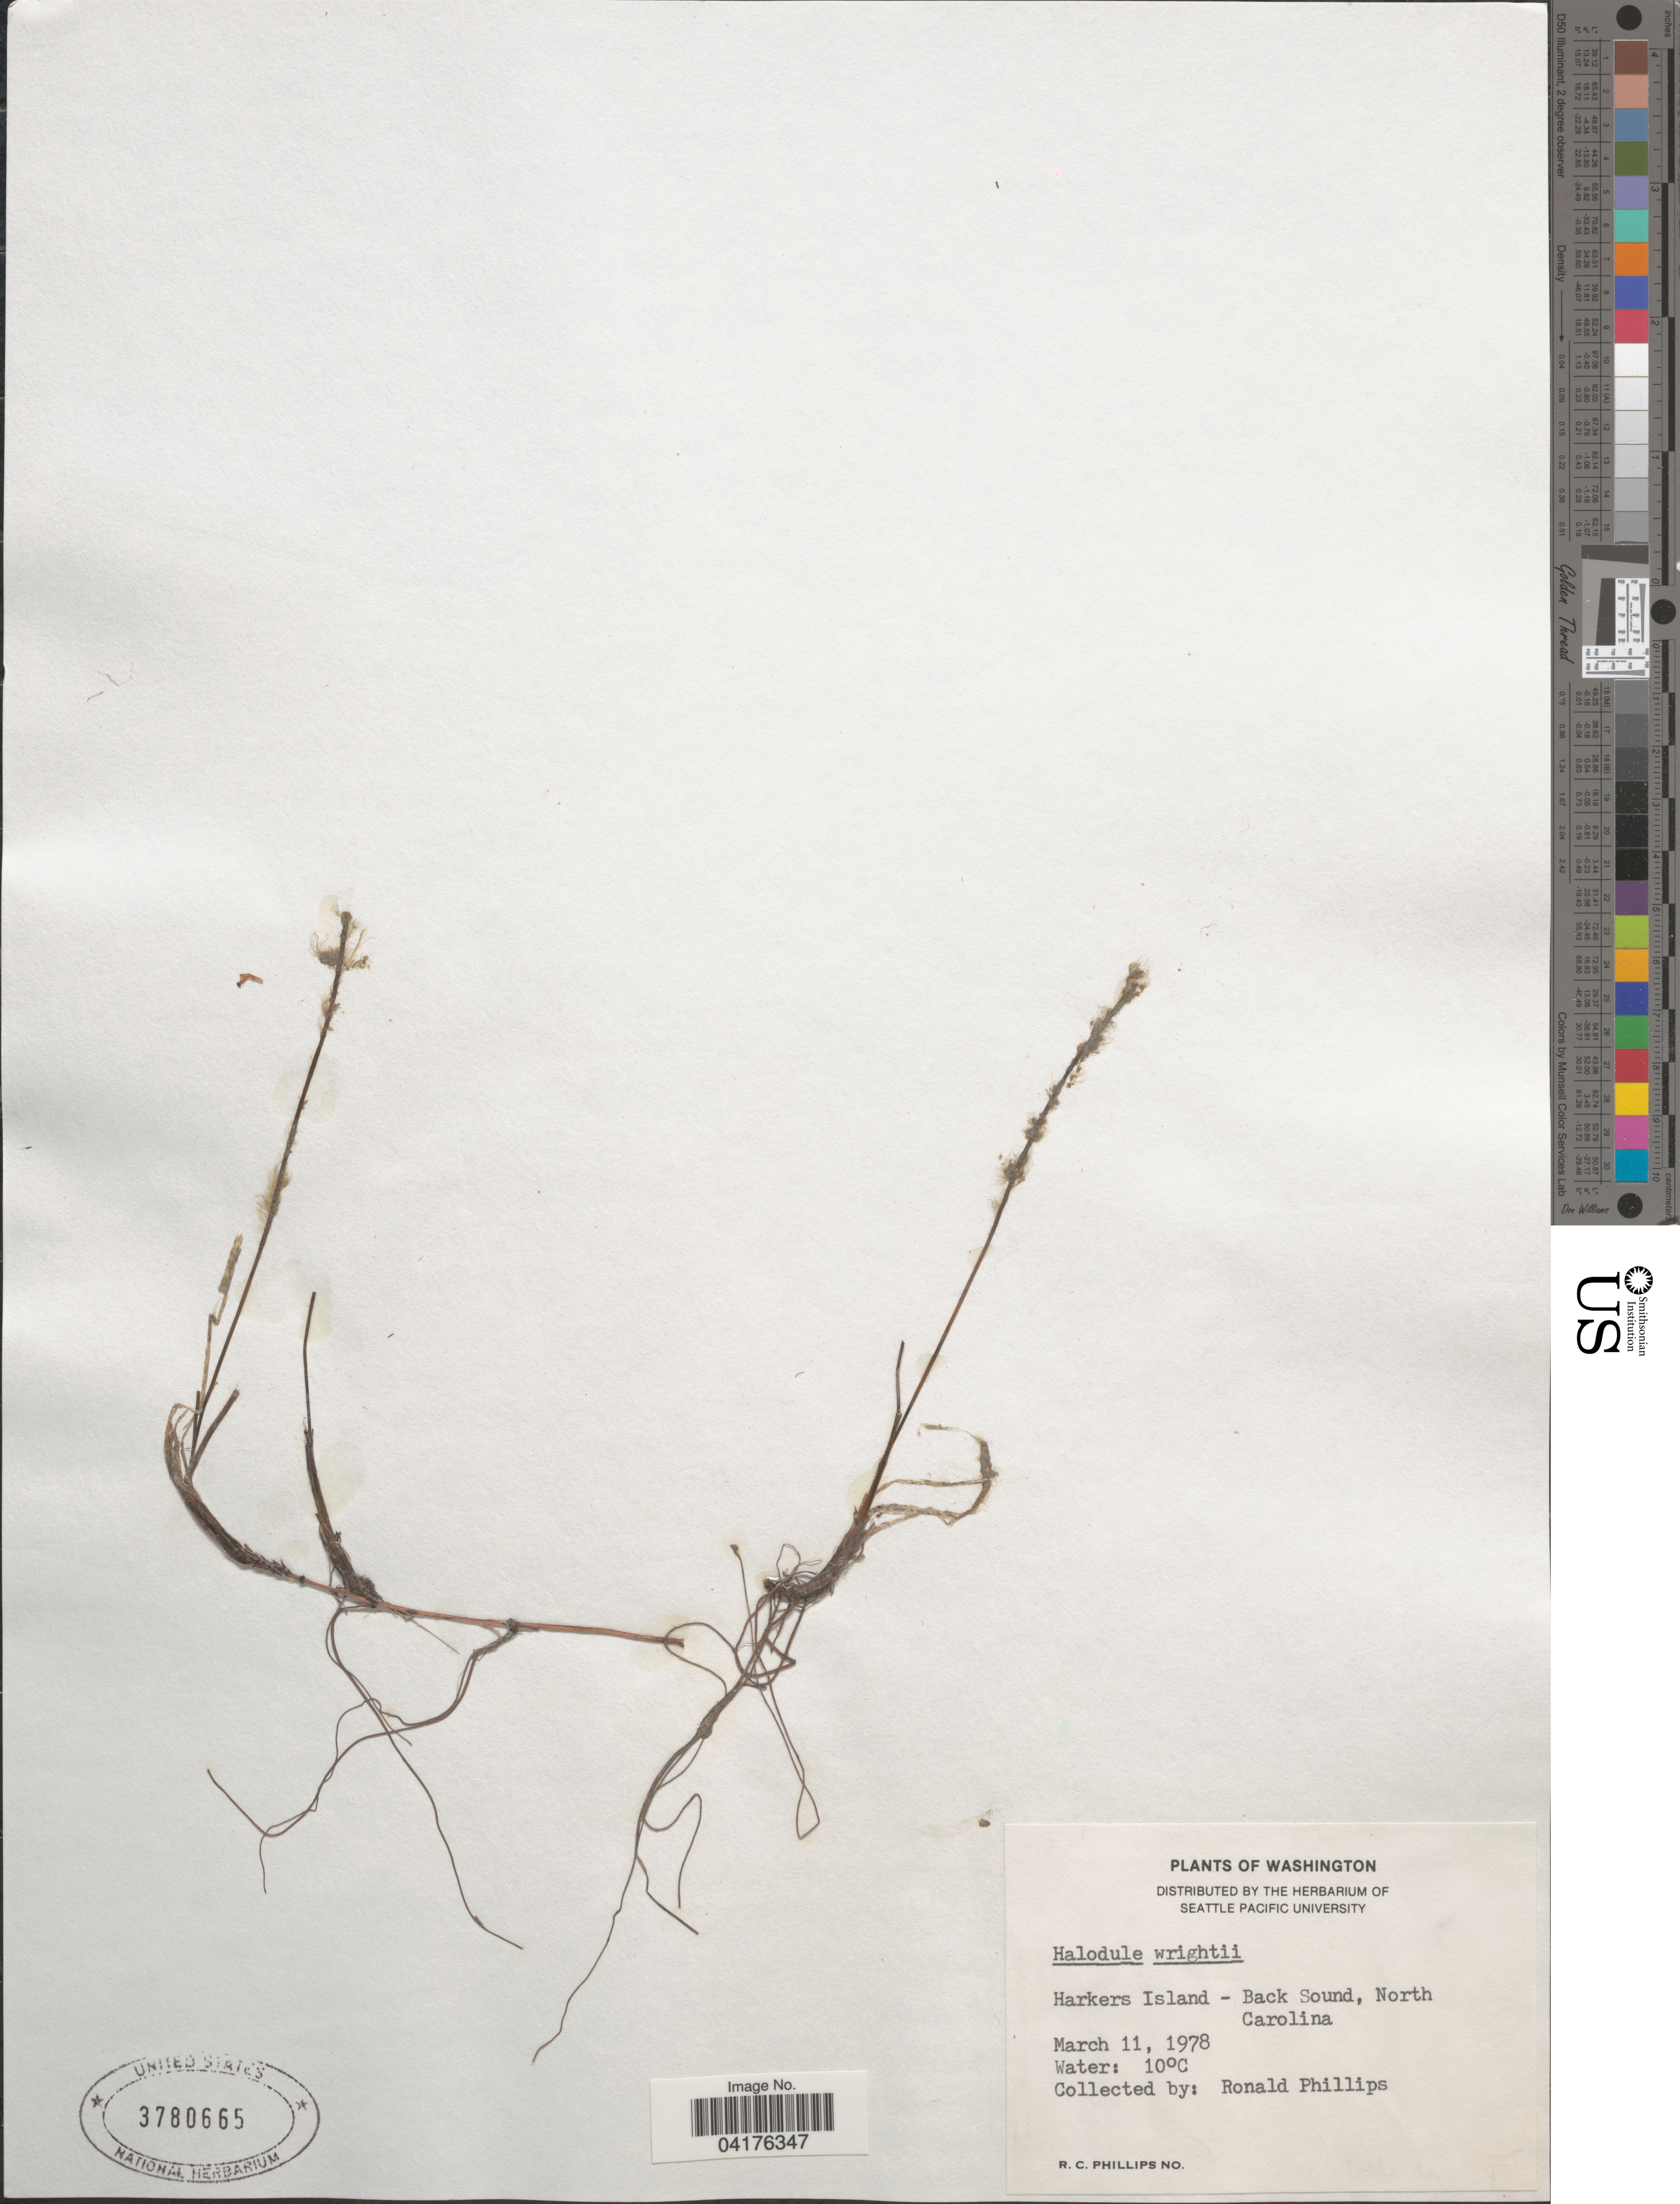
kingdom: Plantae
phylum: Tracheophyta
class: Liliopsida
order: Alismatales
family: Cymodoceaceae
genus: Halodule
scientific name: Halodule wrightii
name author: Asch.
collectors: R. C. Phillips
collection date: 1978-03-11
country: United States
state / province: North Carolina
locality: Harkers Island - Back Sound.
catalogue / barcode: US 3780665